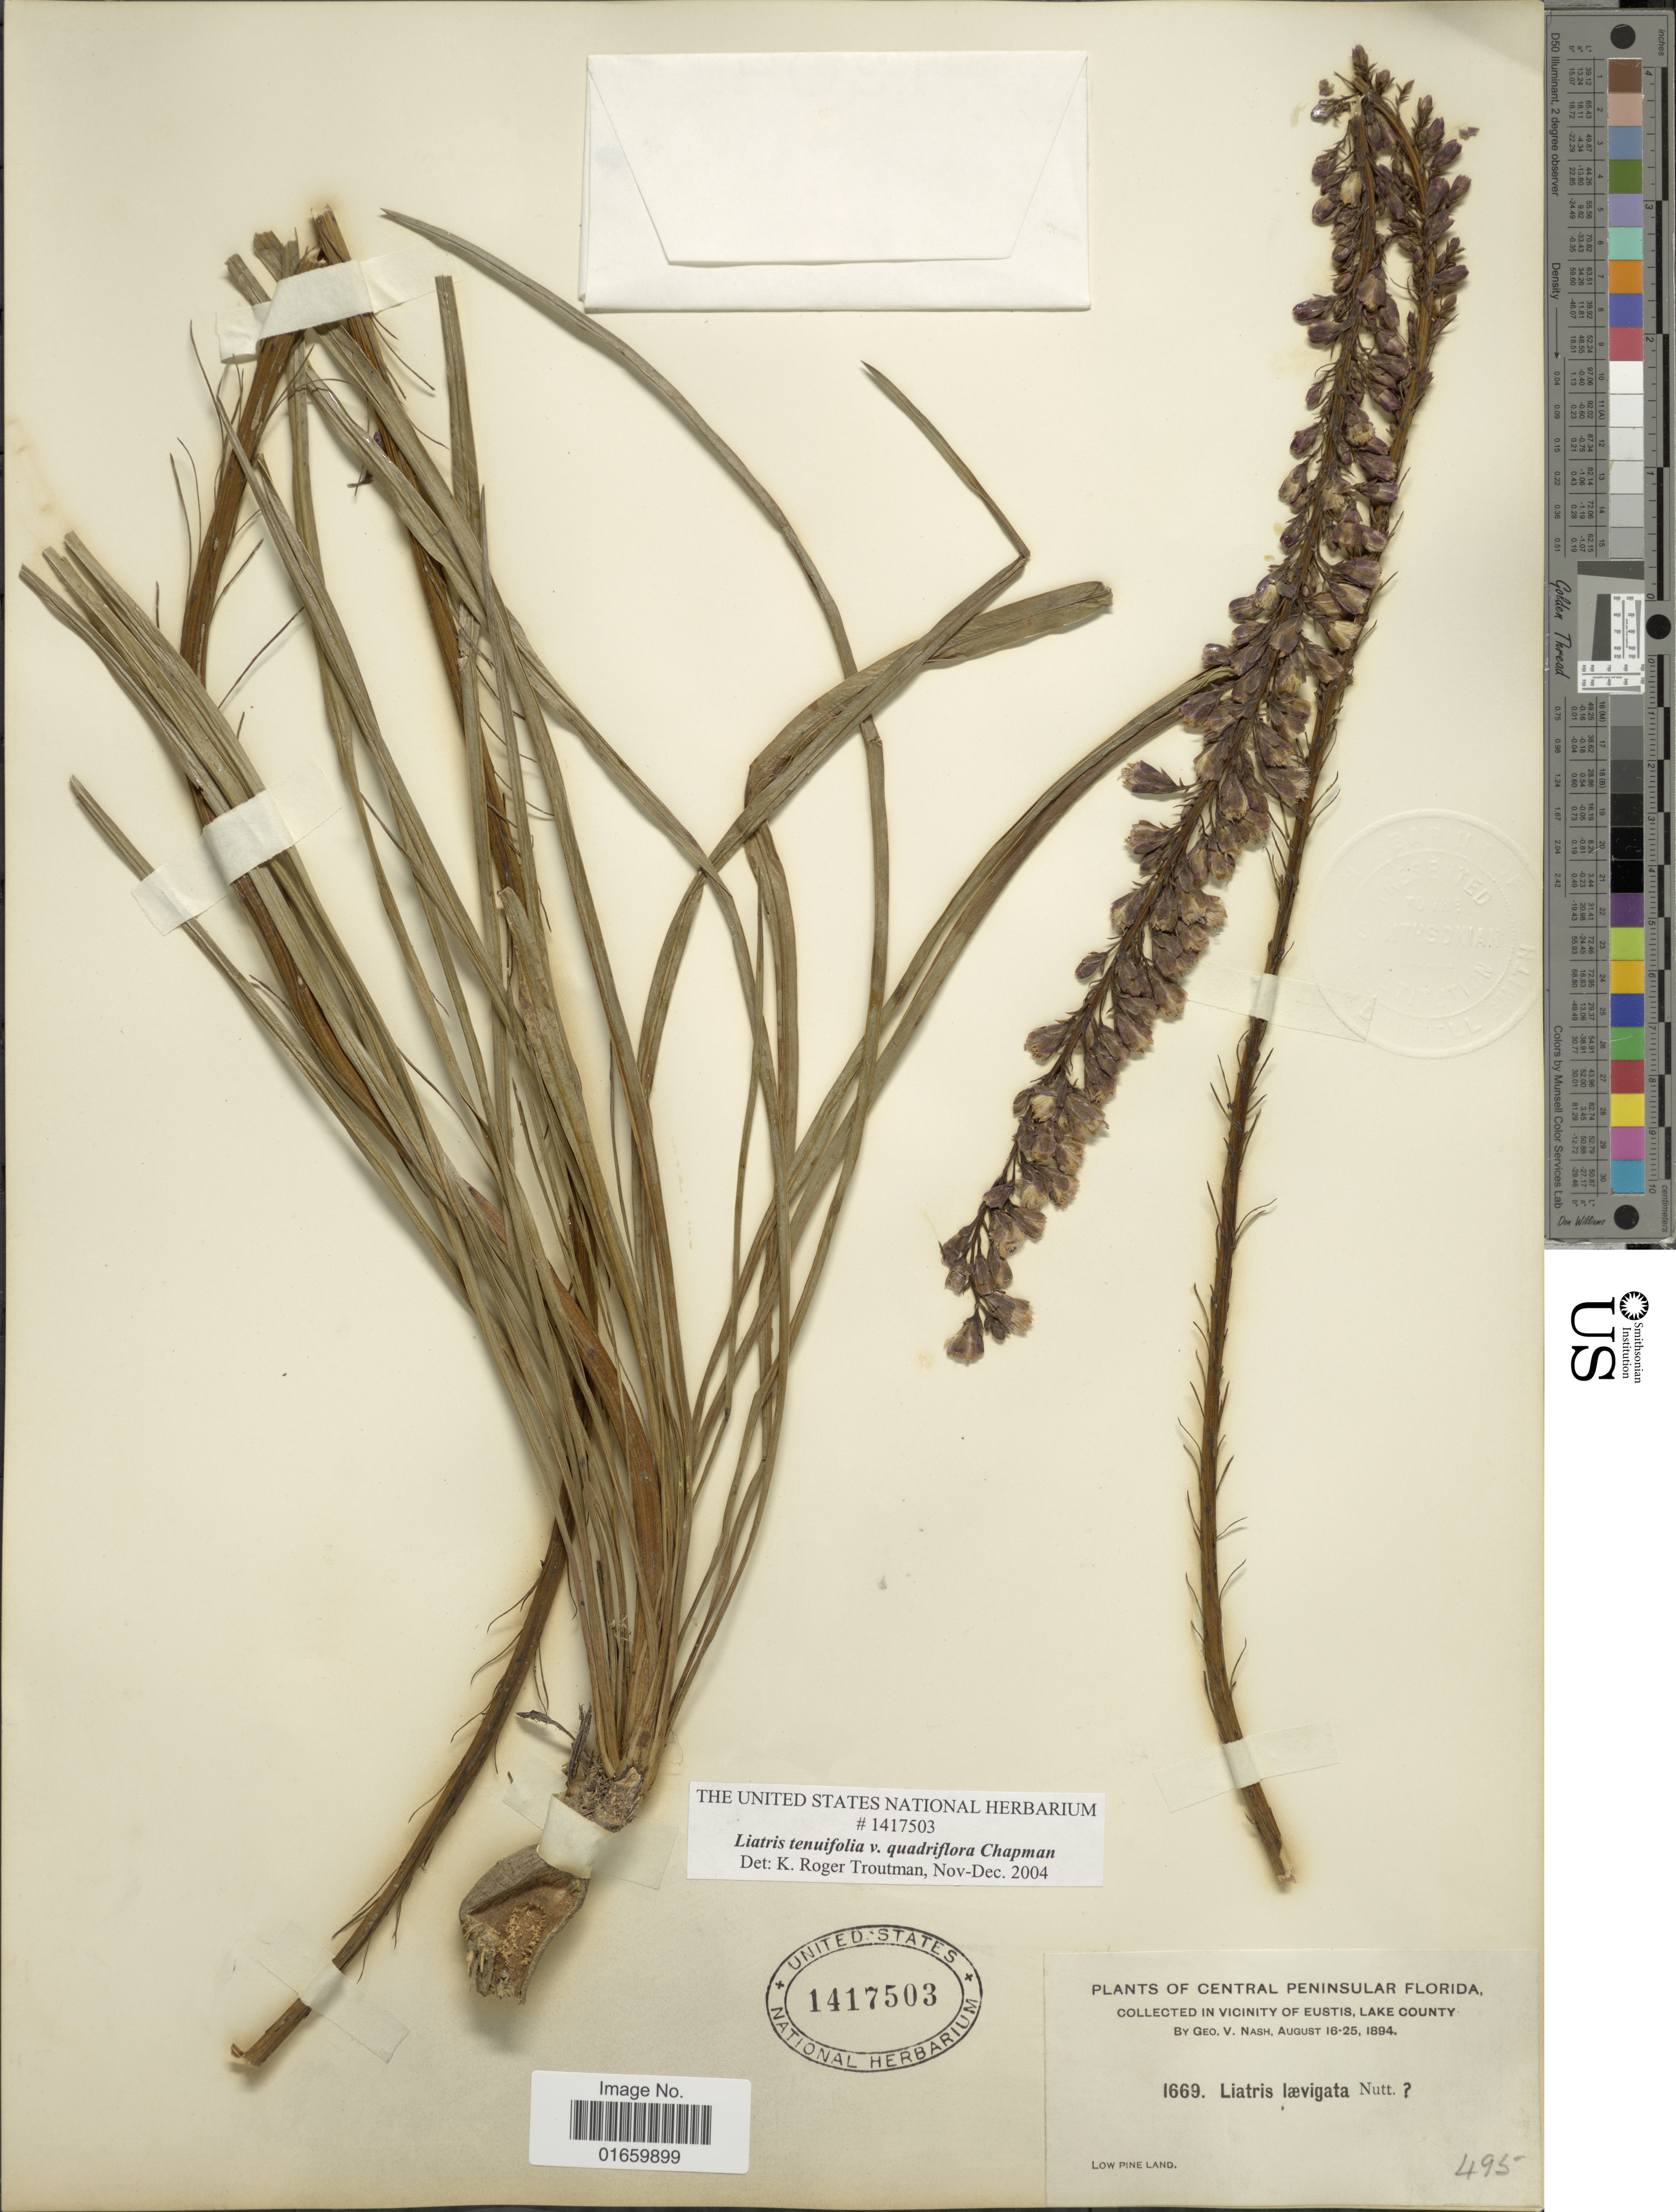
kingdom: Plantae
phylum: Tracheophyta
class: Magnoliopsida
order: Asterales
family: Asteraceae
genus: Liatris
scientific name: Liatris tenuifolia var. quadriflora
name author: Chapm.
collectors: G. V. Nash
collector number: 1669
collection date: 1894-08-16/1894-08-25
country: United States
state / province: Florida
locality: Vicinity of Eustis, Lake County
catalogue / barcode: US 1417503